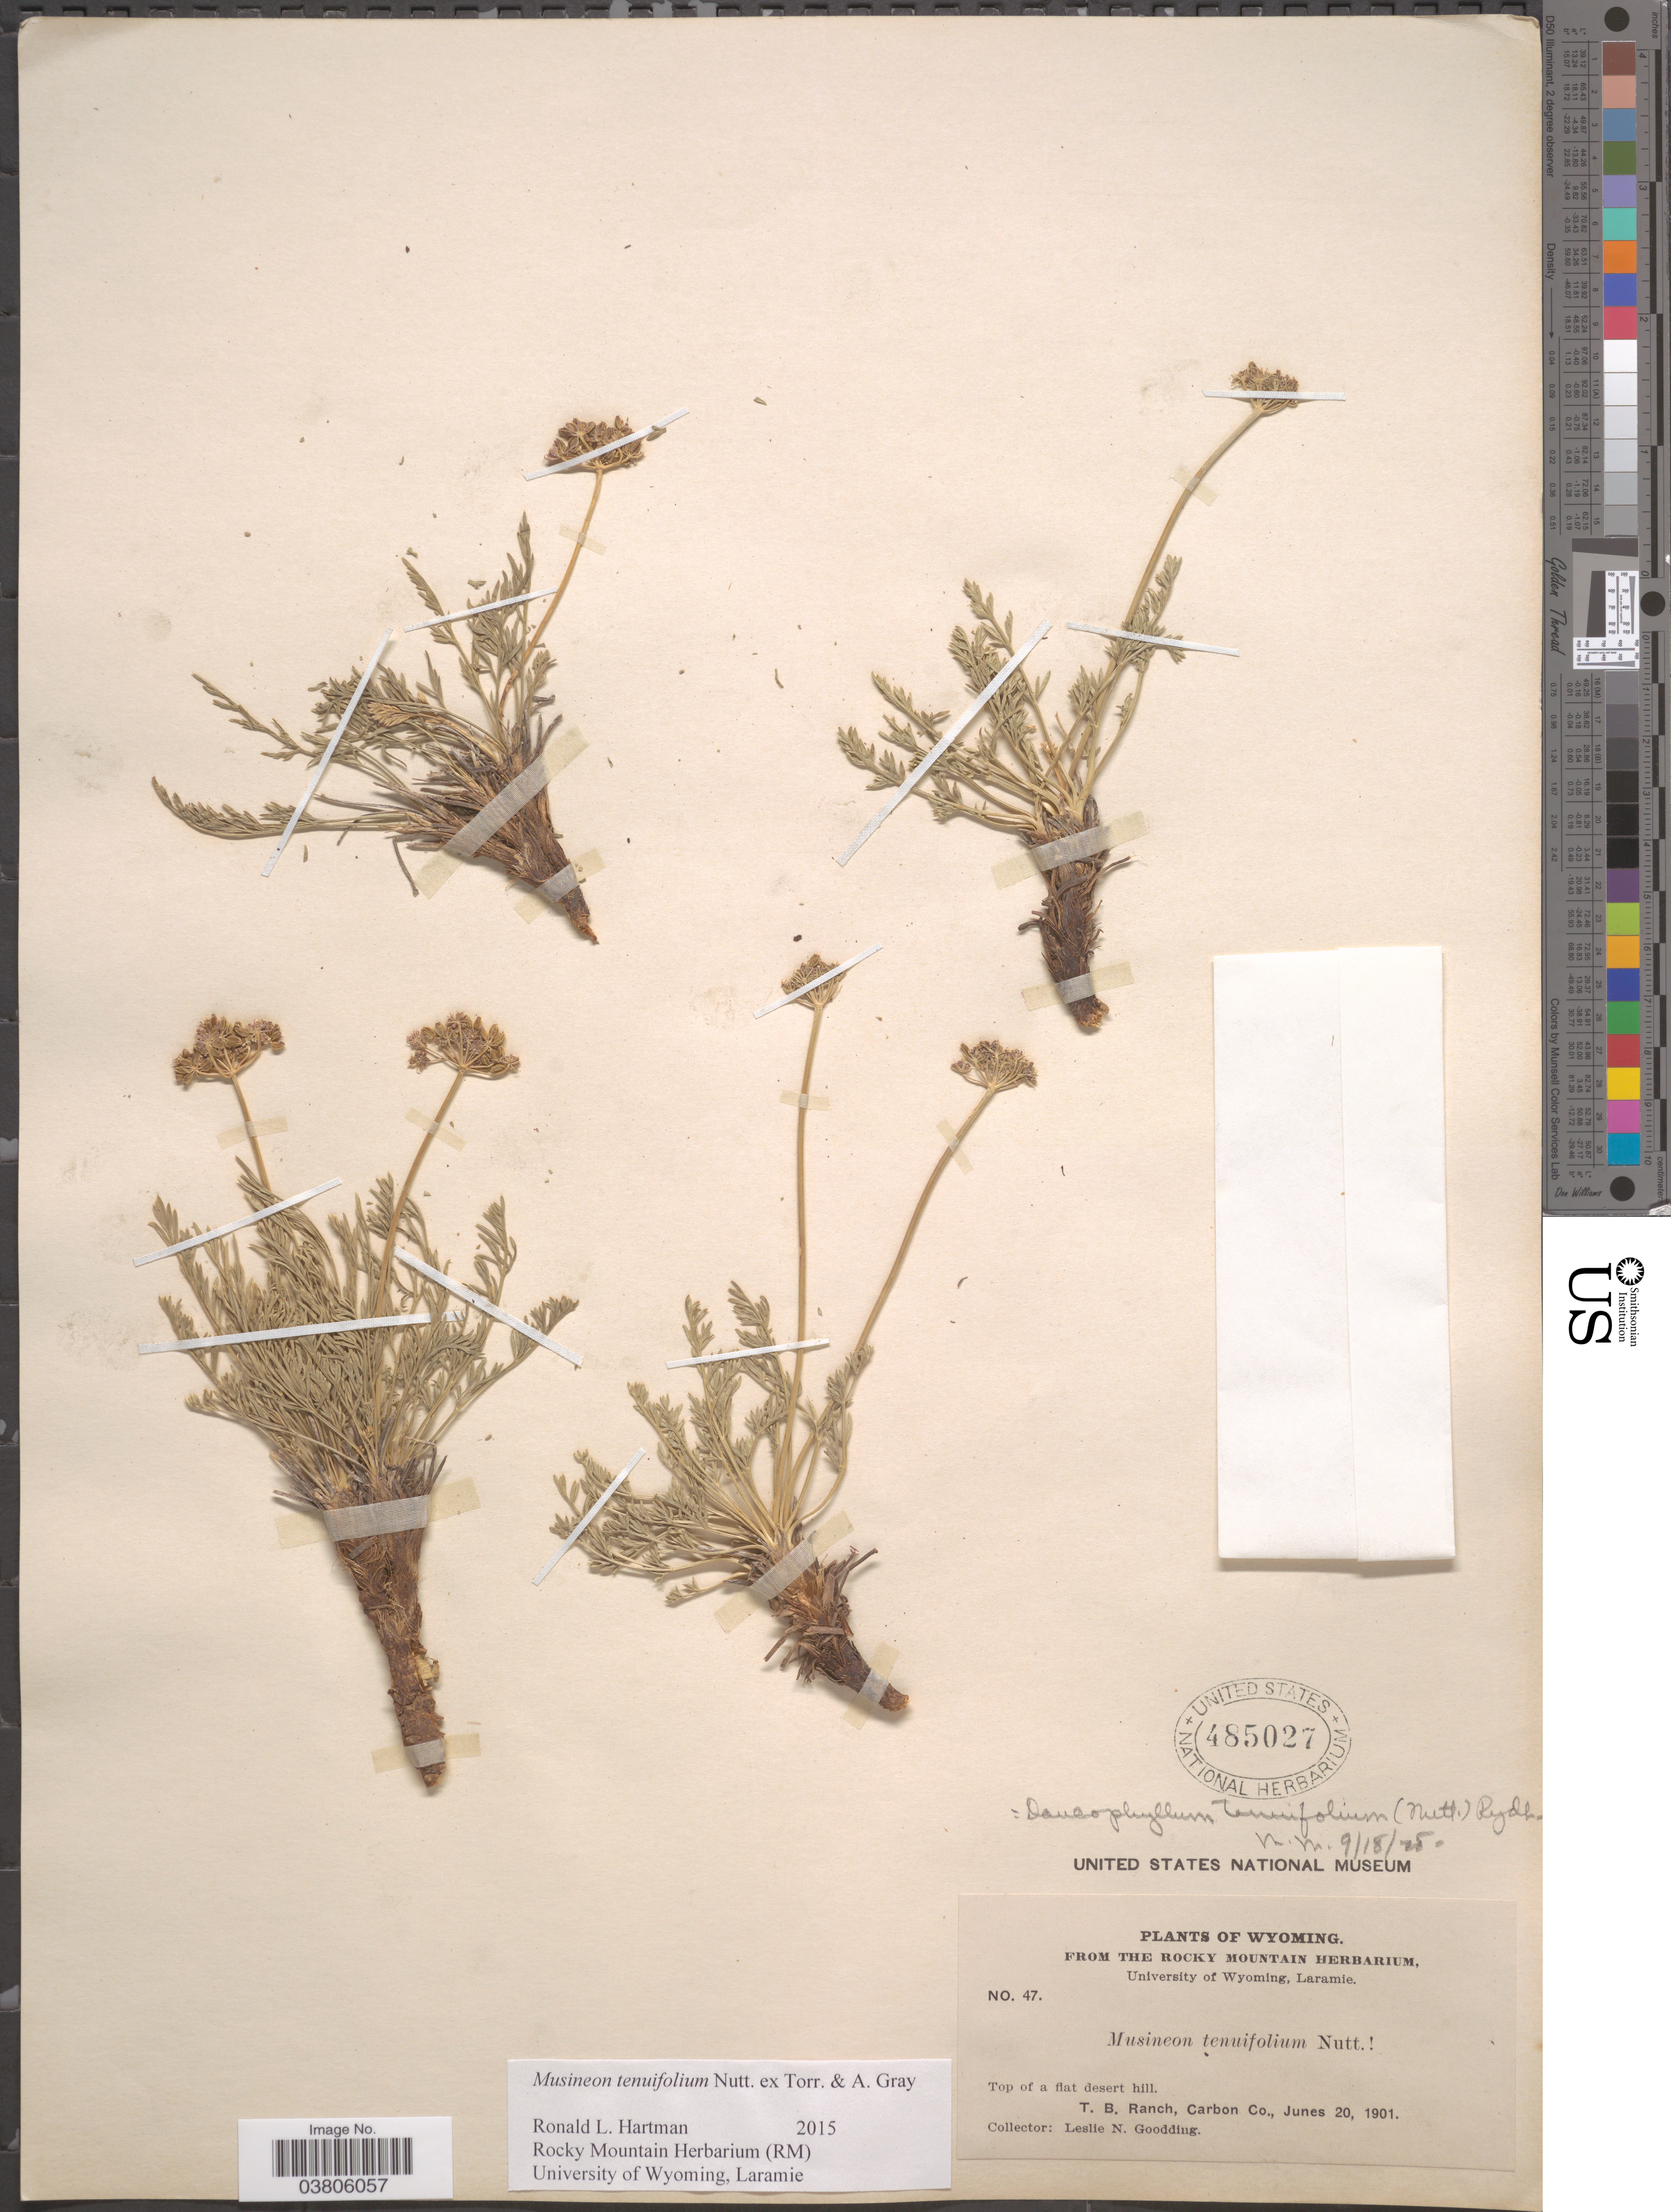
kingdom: Plantae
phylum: Tracheophyta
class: Magnoliopsida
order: Apiales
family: Apiaceae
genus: Musineon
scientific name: Musineon tenuifolium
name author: Nutt.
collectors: L. N. Goodding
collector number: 47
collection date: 1901-06-20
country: United States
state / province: Wyoming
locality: T. B. Ranch, Carbon Co.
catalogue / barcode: US 485027